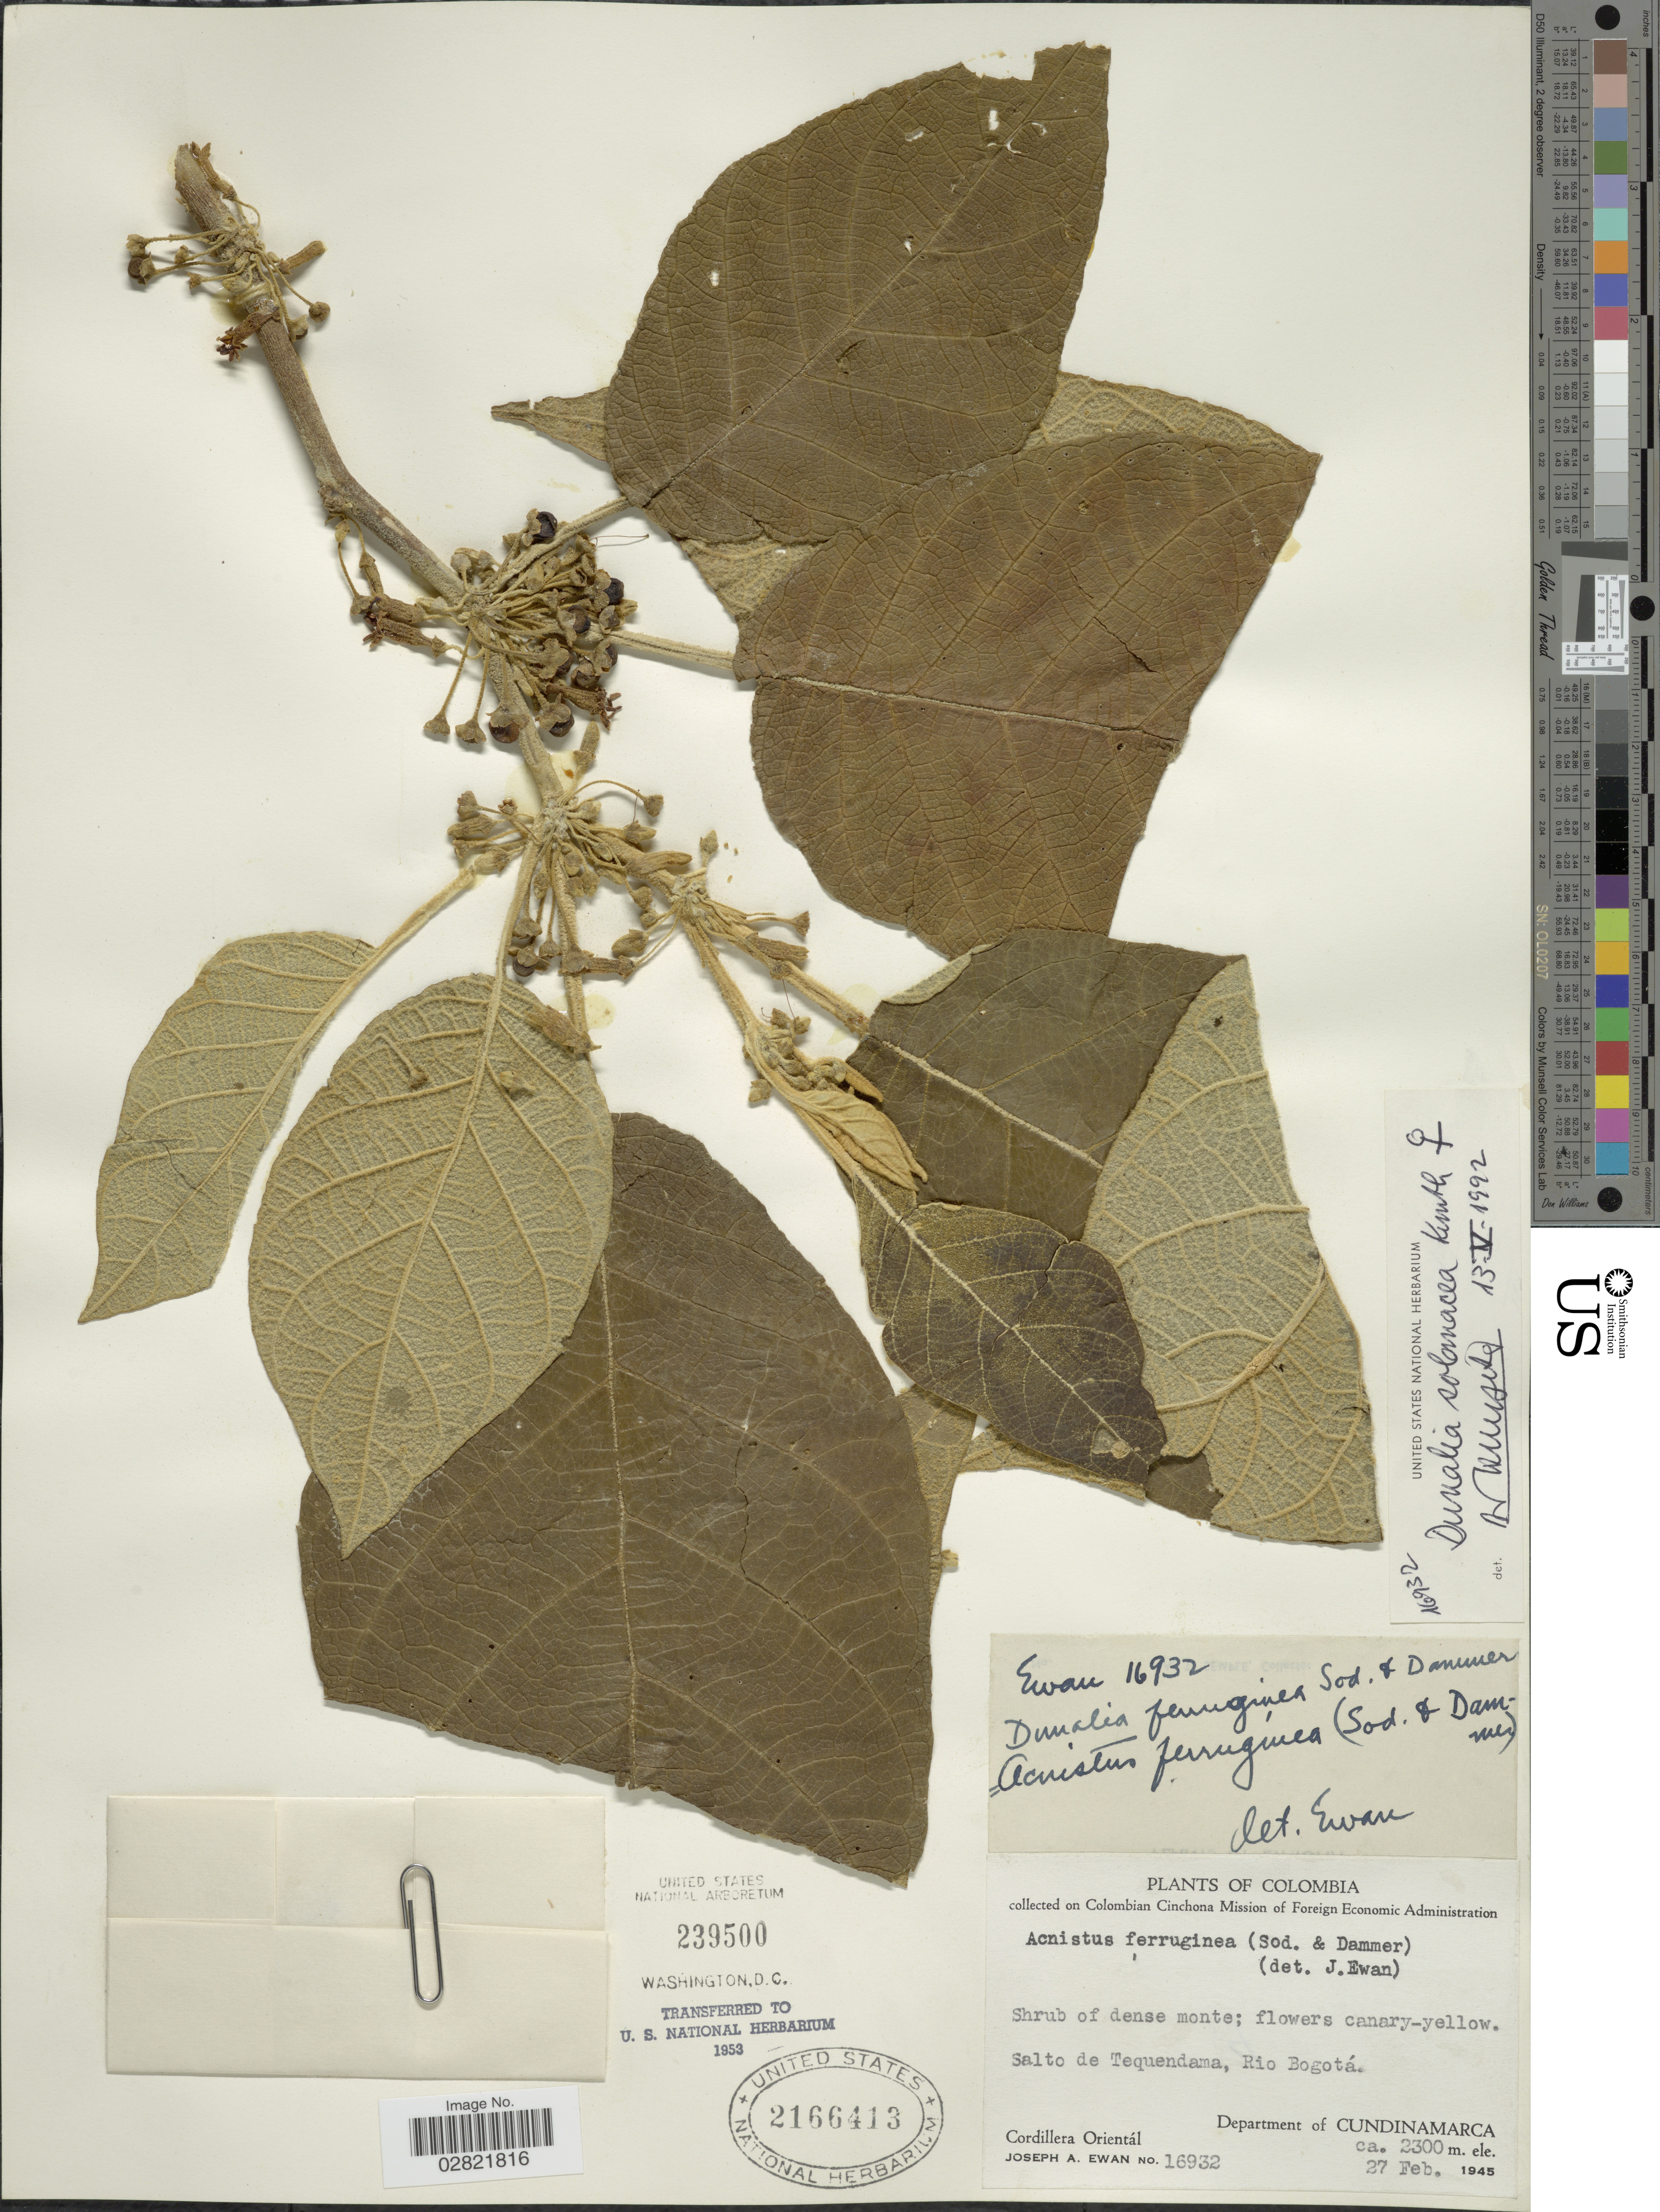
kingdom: Plantae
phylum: Tracheophyta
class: Magnoliopsida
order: Solanales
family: Solanaceae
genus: Dunalia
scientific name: Dunalia solanacea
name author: Kunth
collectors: J. A. Ewan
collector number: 16932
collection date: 1945-02-27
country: Colombia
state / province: Cundinamarca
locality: Salto de Tequendama, Rio Bogotá, Department of Cundinamarca, Cordillera Orientál.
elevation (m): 2300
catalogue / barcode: US 2166413